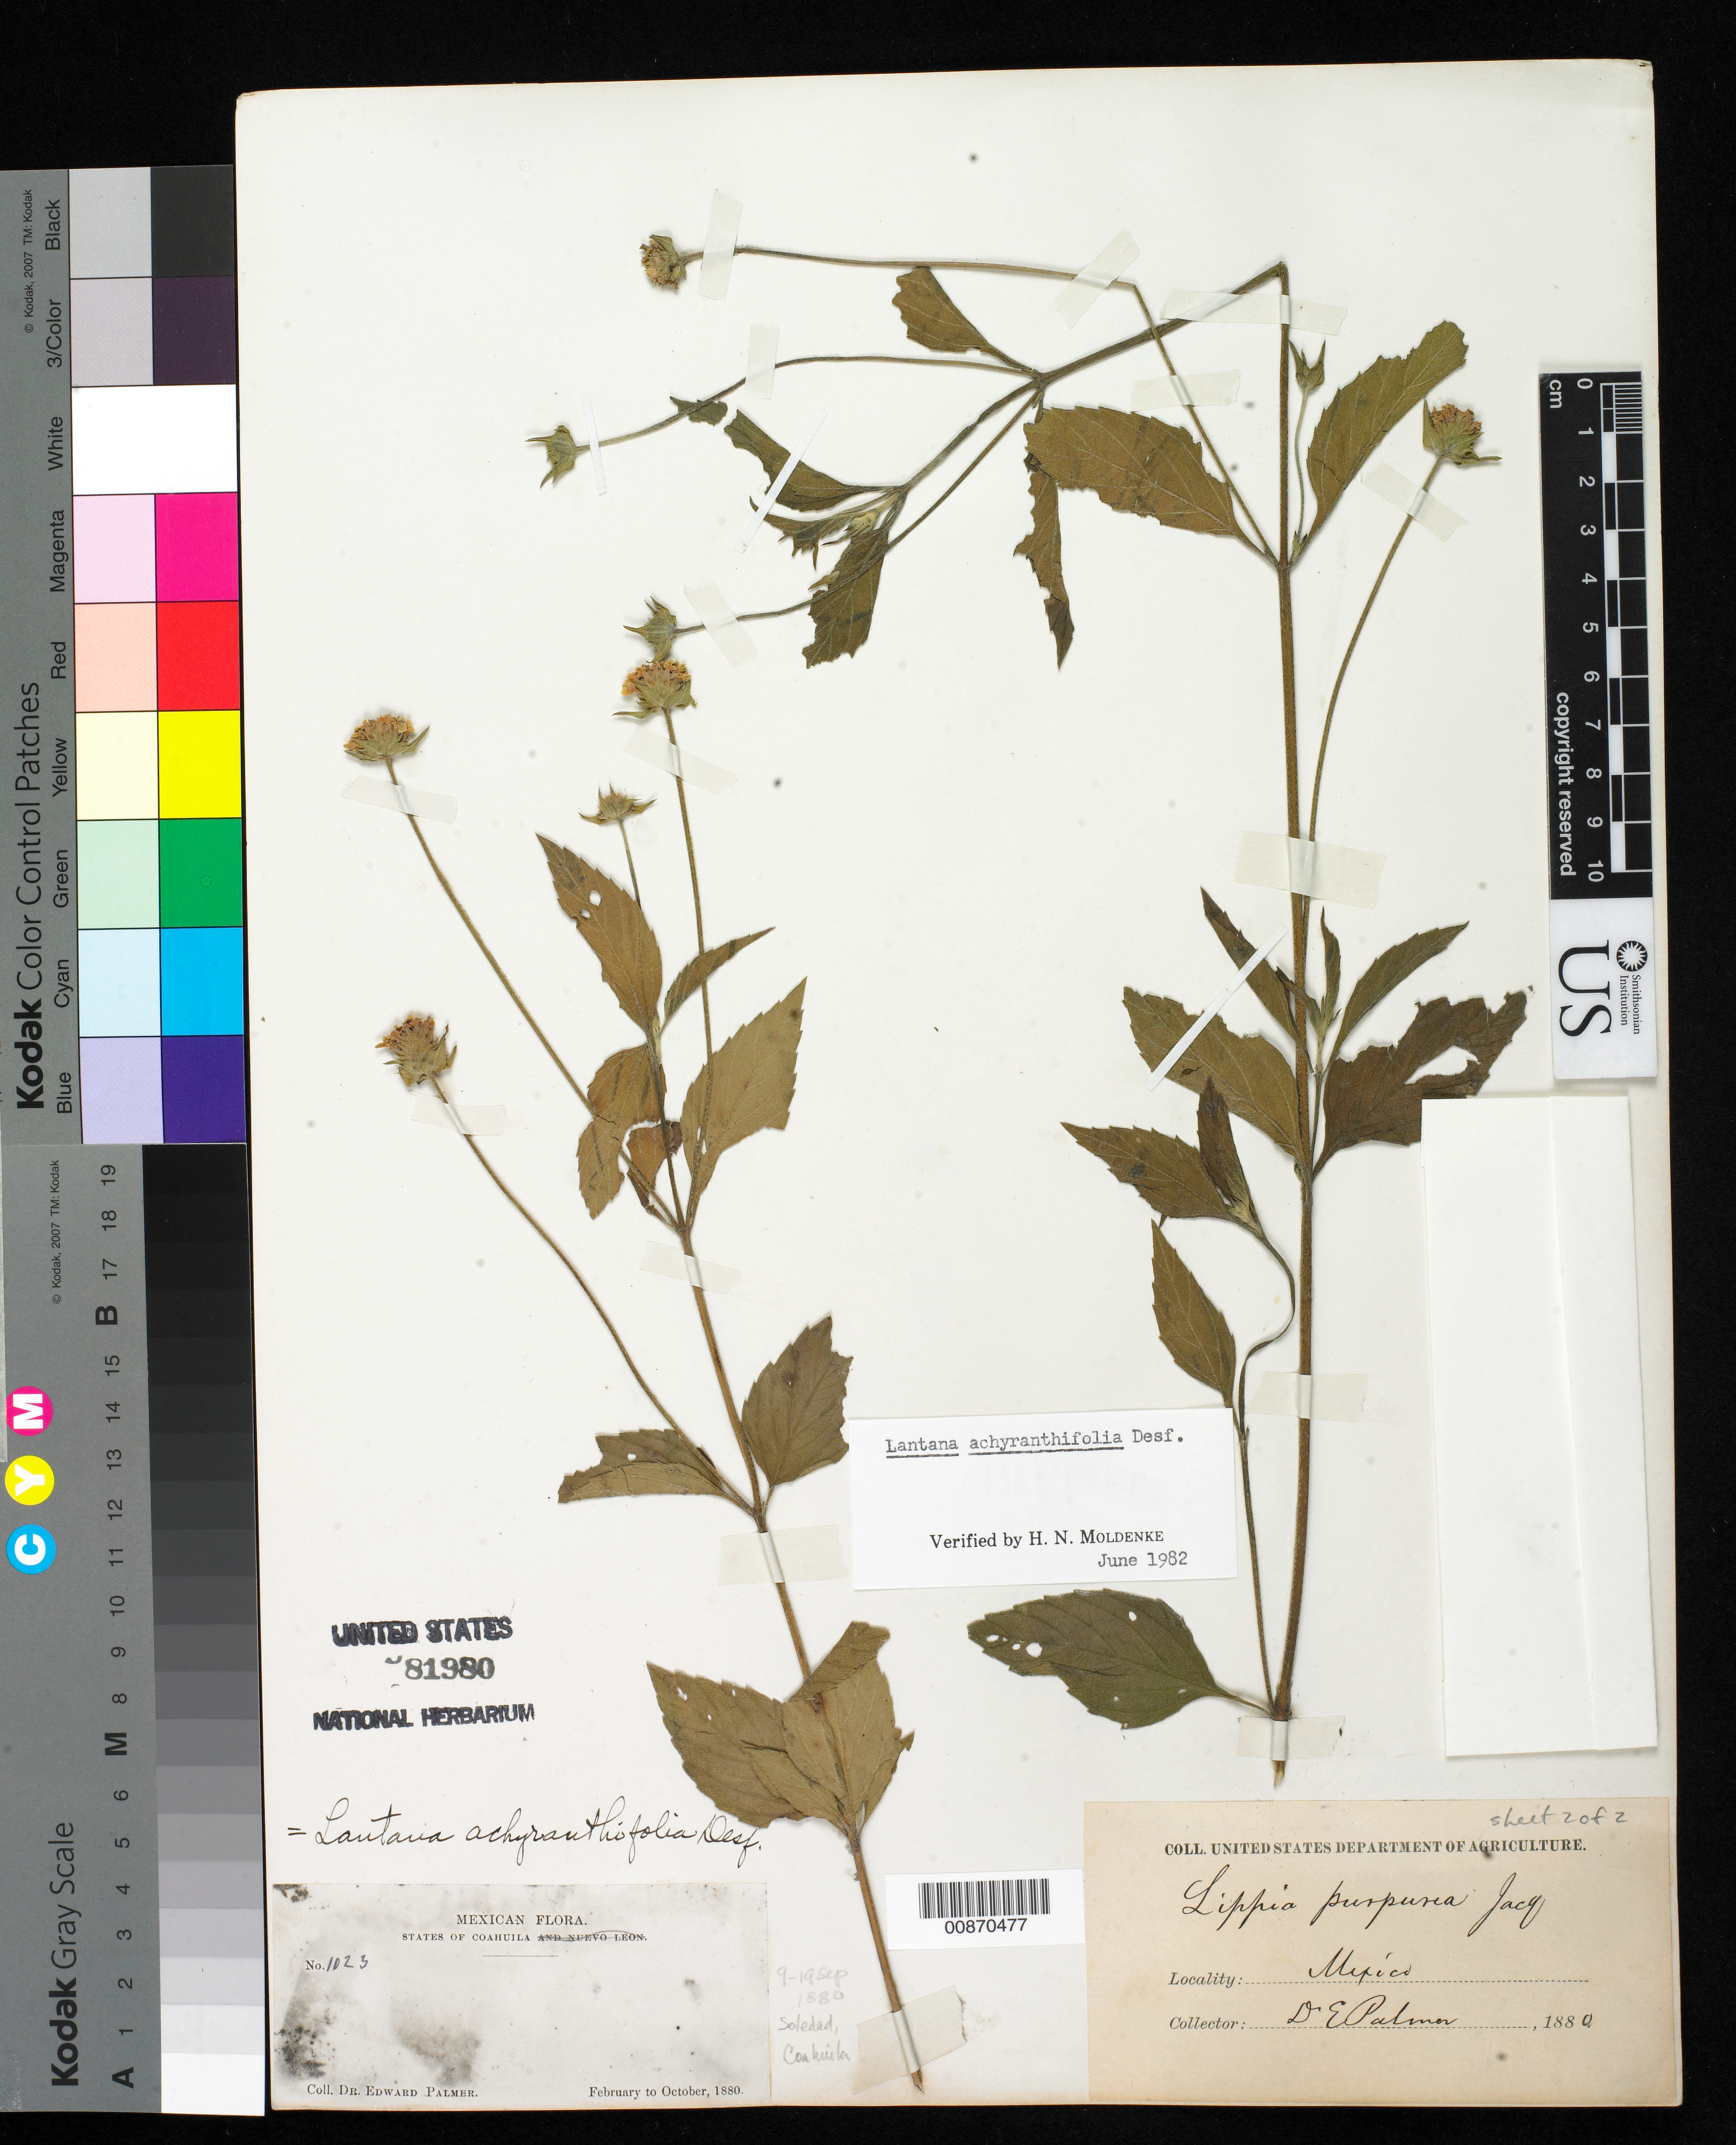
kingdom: Plantae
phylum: Tracheophyta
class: Magnoliopsida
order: Lamiales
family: Verbenaceae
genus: Lantana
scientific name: Lantana achyranthifolia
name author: Desf.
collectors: E. Palmer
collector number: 1023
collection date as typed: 09 Sep 1880 to 19 Sep 1880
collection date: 1880-09-09/1880-09-19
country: Mexico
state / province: Coahuila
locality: Soledad, Coahuila.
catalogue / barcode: US 81980